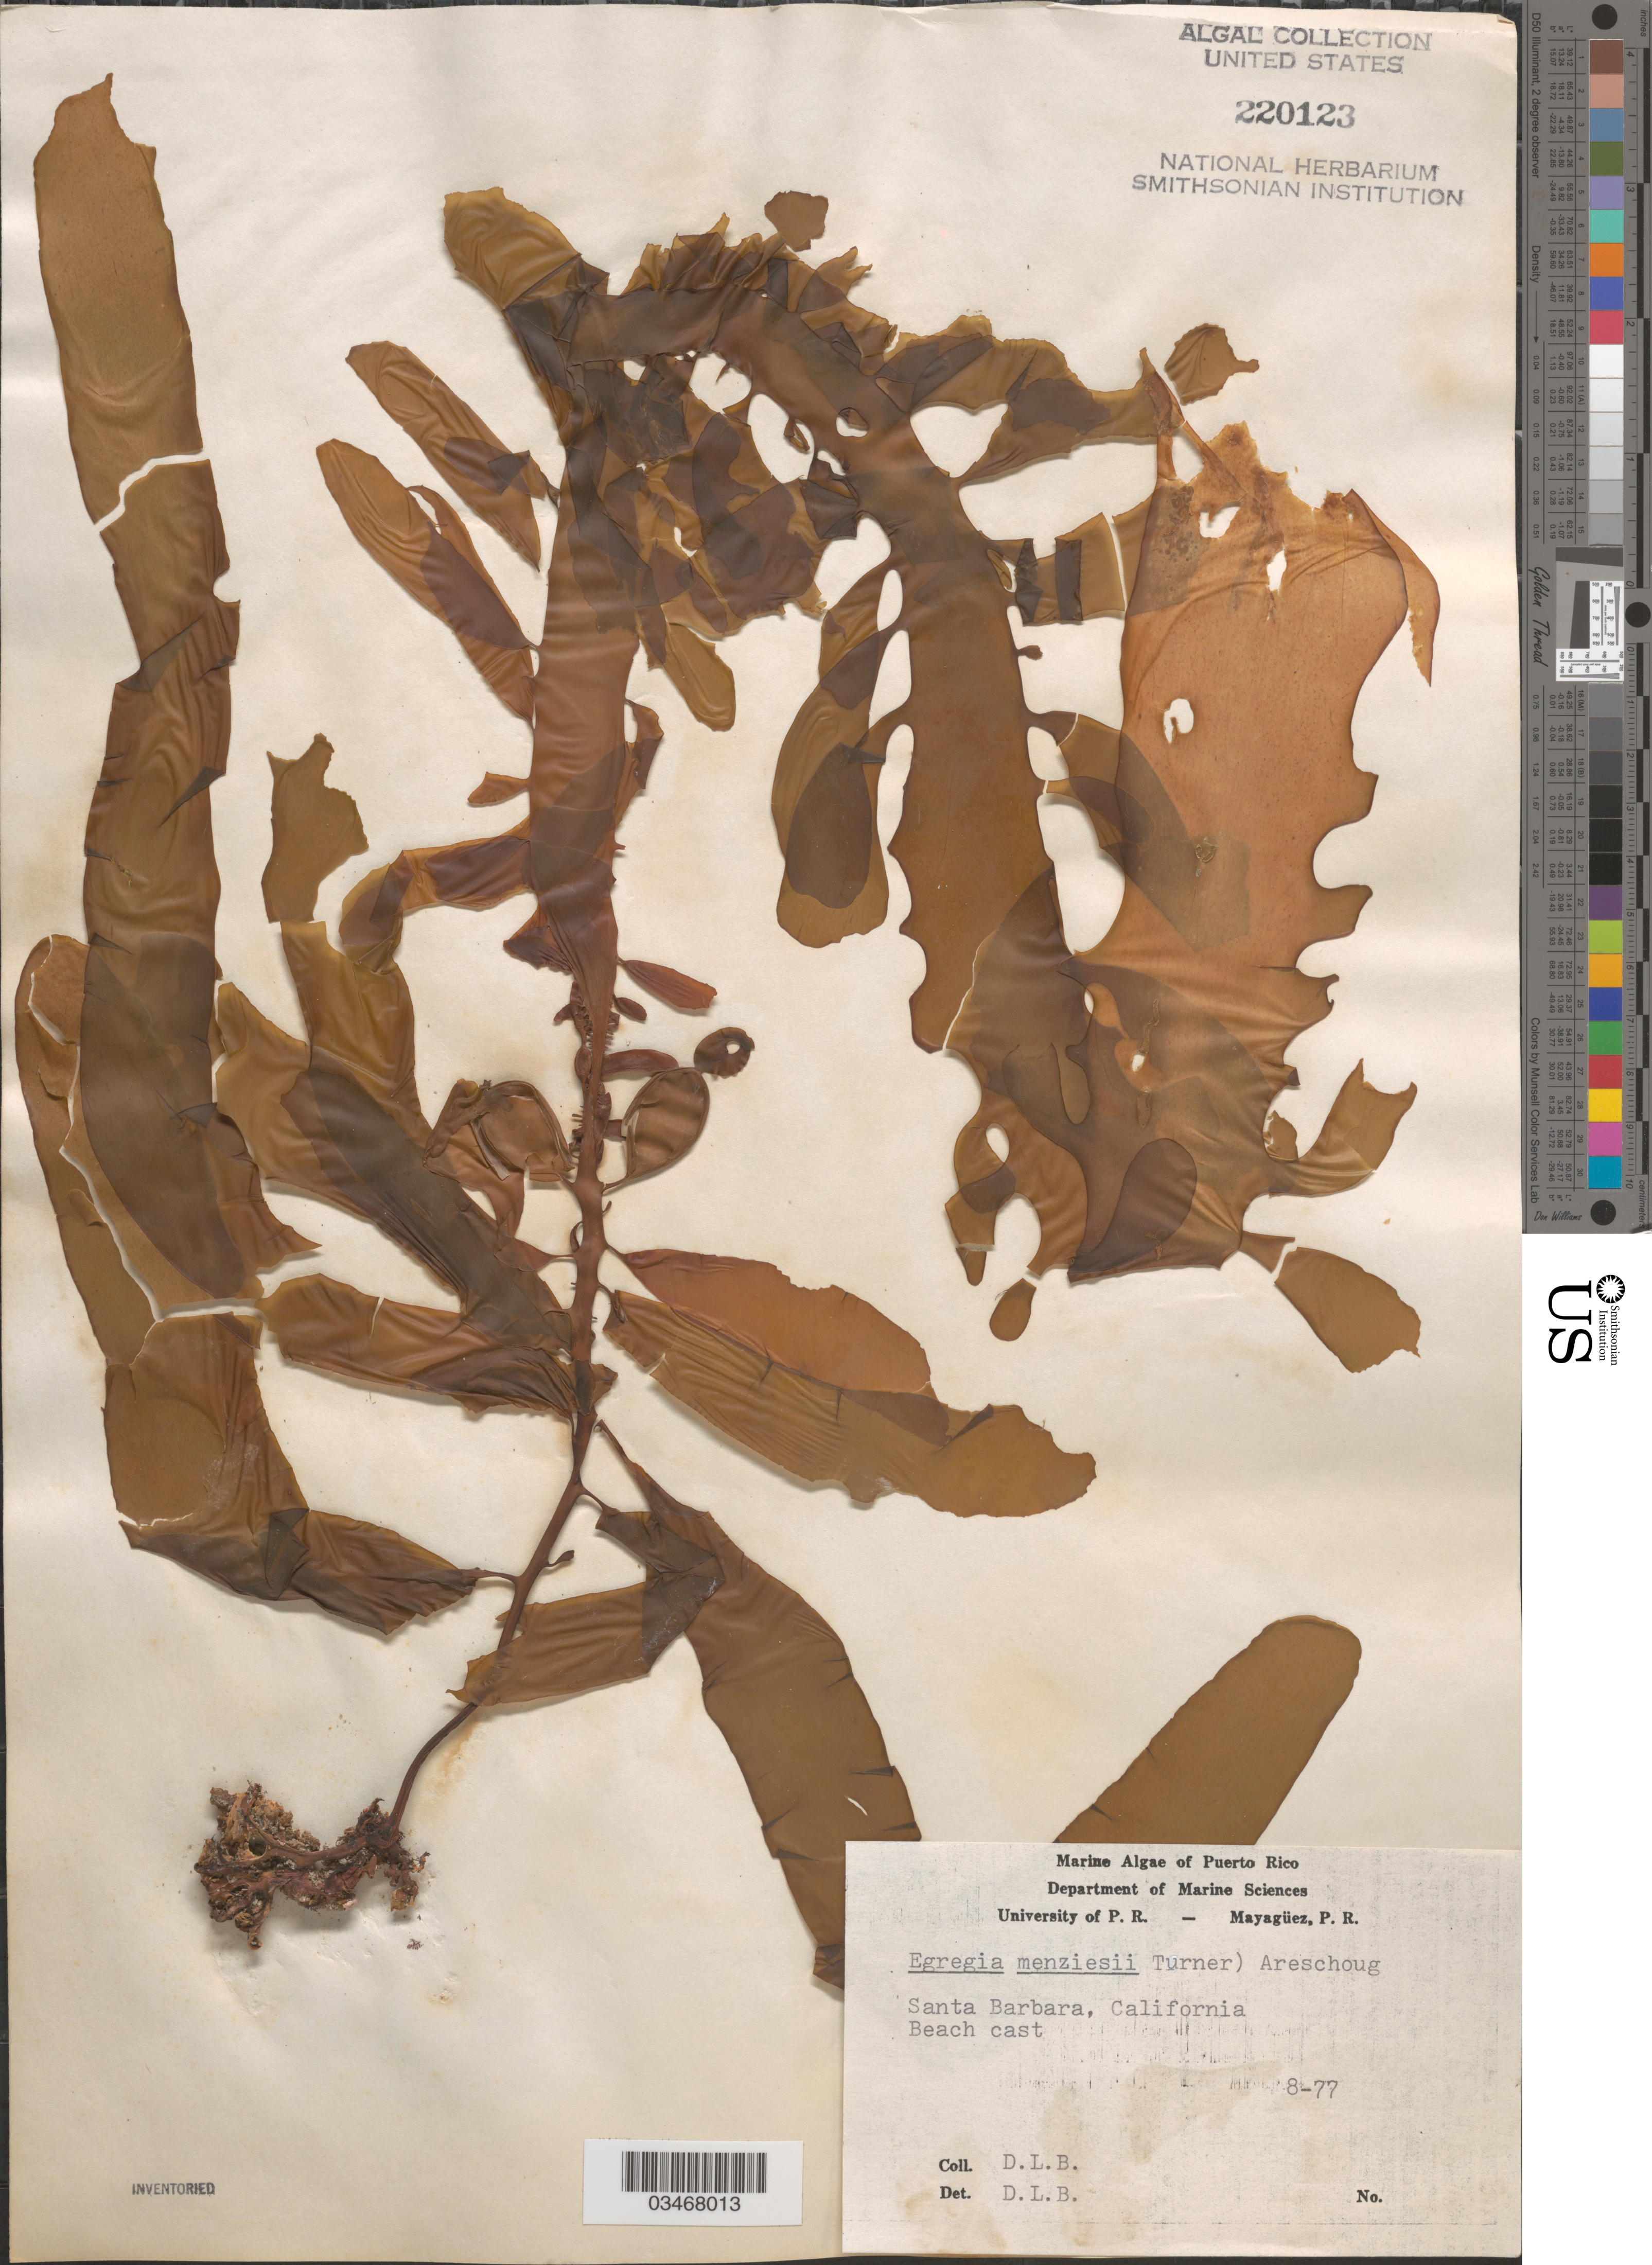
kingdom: Chromista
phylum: Ochrophyta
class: Phaeophyceae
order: Laminariales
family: Lessoniaceae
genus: Egregia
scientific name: Egregia menziesii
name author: (Turner) Aresch.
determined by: Ballantine, D. L.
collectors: D.L. Ballantine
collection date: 1977-08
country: United States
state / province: California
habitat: Beach cast.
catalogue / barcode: US 220123